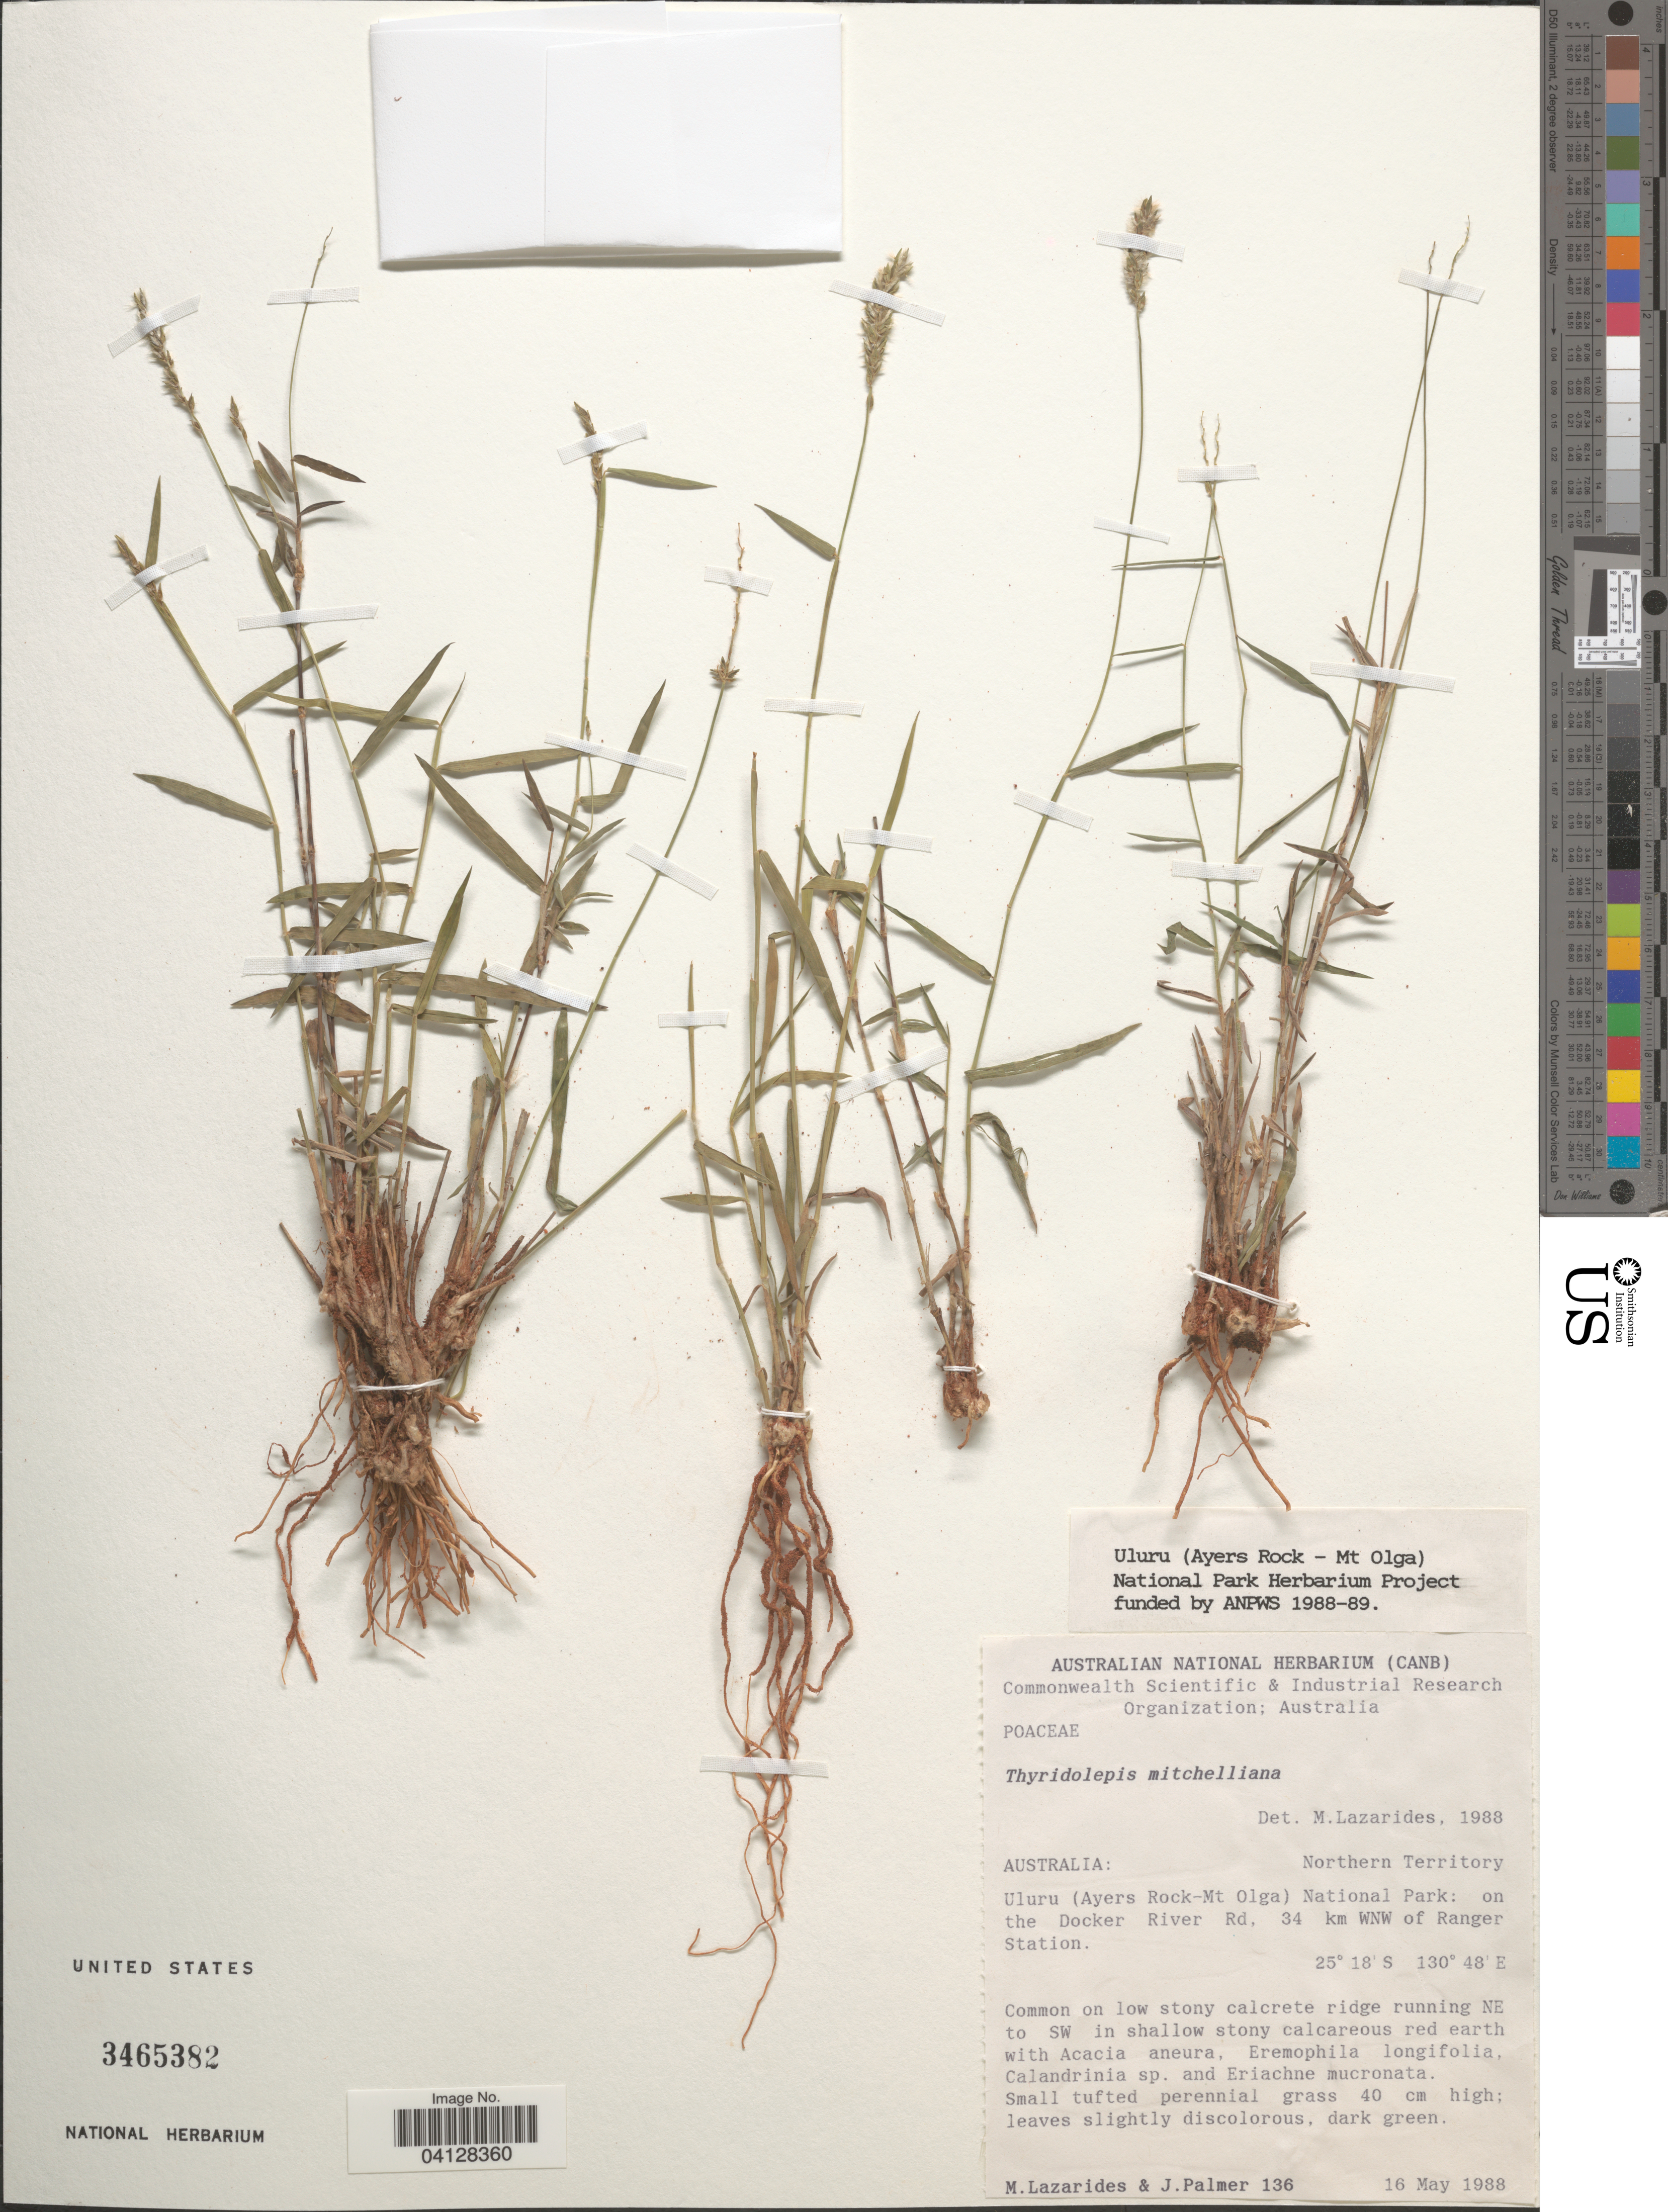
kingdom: Plantae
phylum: Tracheophyta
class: Liliopsida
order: Poales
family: Poaceae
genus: Thyridolepis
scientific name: Thyridolepis mitchelliana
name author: (Nees) S.T. Blake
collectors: M. Lazarides & J. Palmer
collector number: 136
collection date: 1988-05-16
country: Australia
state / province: Northern Territory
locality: Uluru (Ayers Rock-Mt Olga) National Park: on the Docker River Rd, 34 km WNW of Ranger Station.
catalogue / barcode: US 3465382